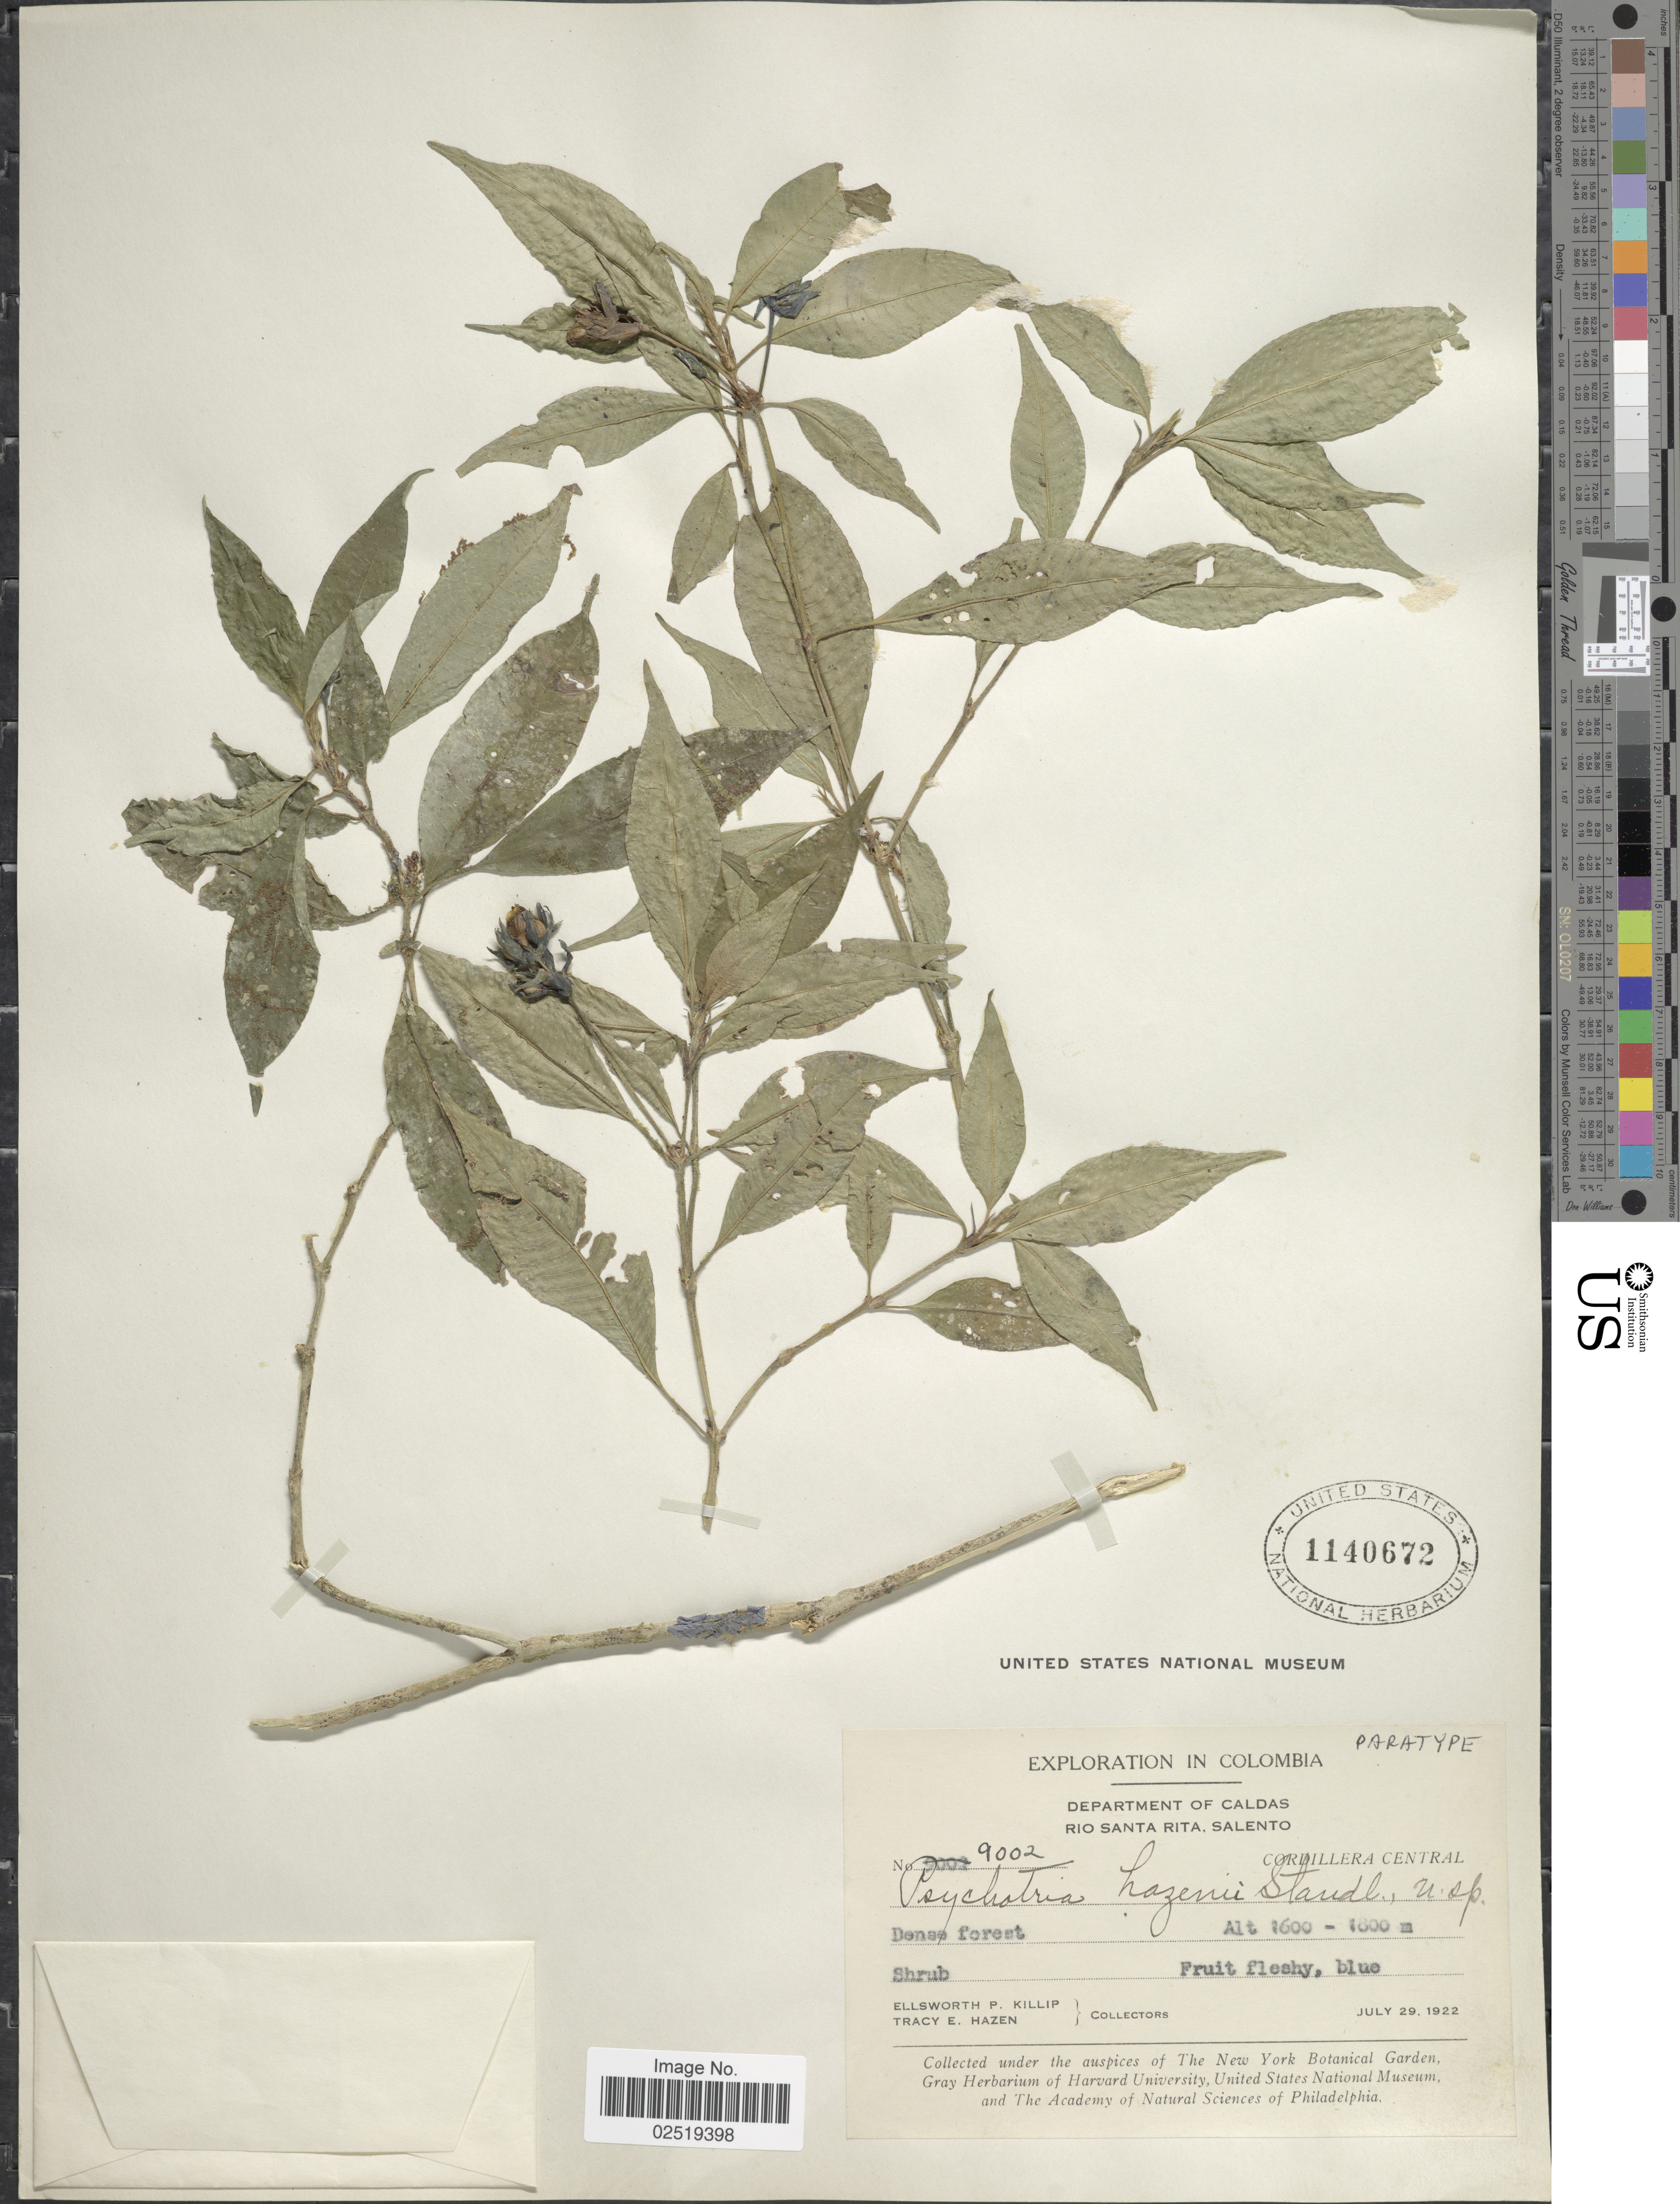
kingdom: Plantae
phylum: Tracheophyta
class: Magnoliopsida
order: Gentianales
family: Rubiaceae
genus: Psychotria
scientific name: Psychotria hazenii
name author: Standl.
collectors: E. P. Killip & T. E. Hazen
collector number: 9002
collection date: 1922-07-29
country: Colombia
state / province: Caldas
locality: Rio Santa Rita, Salento, Cordillera Central.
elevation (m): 1600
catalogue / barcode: US 1140672